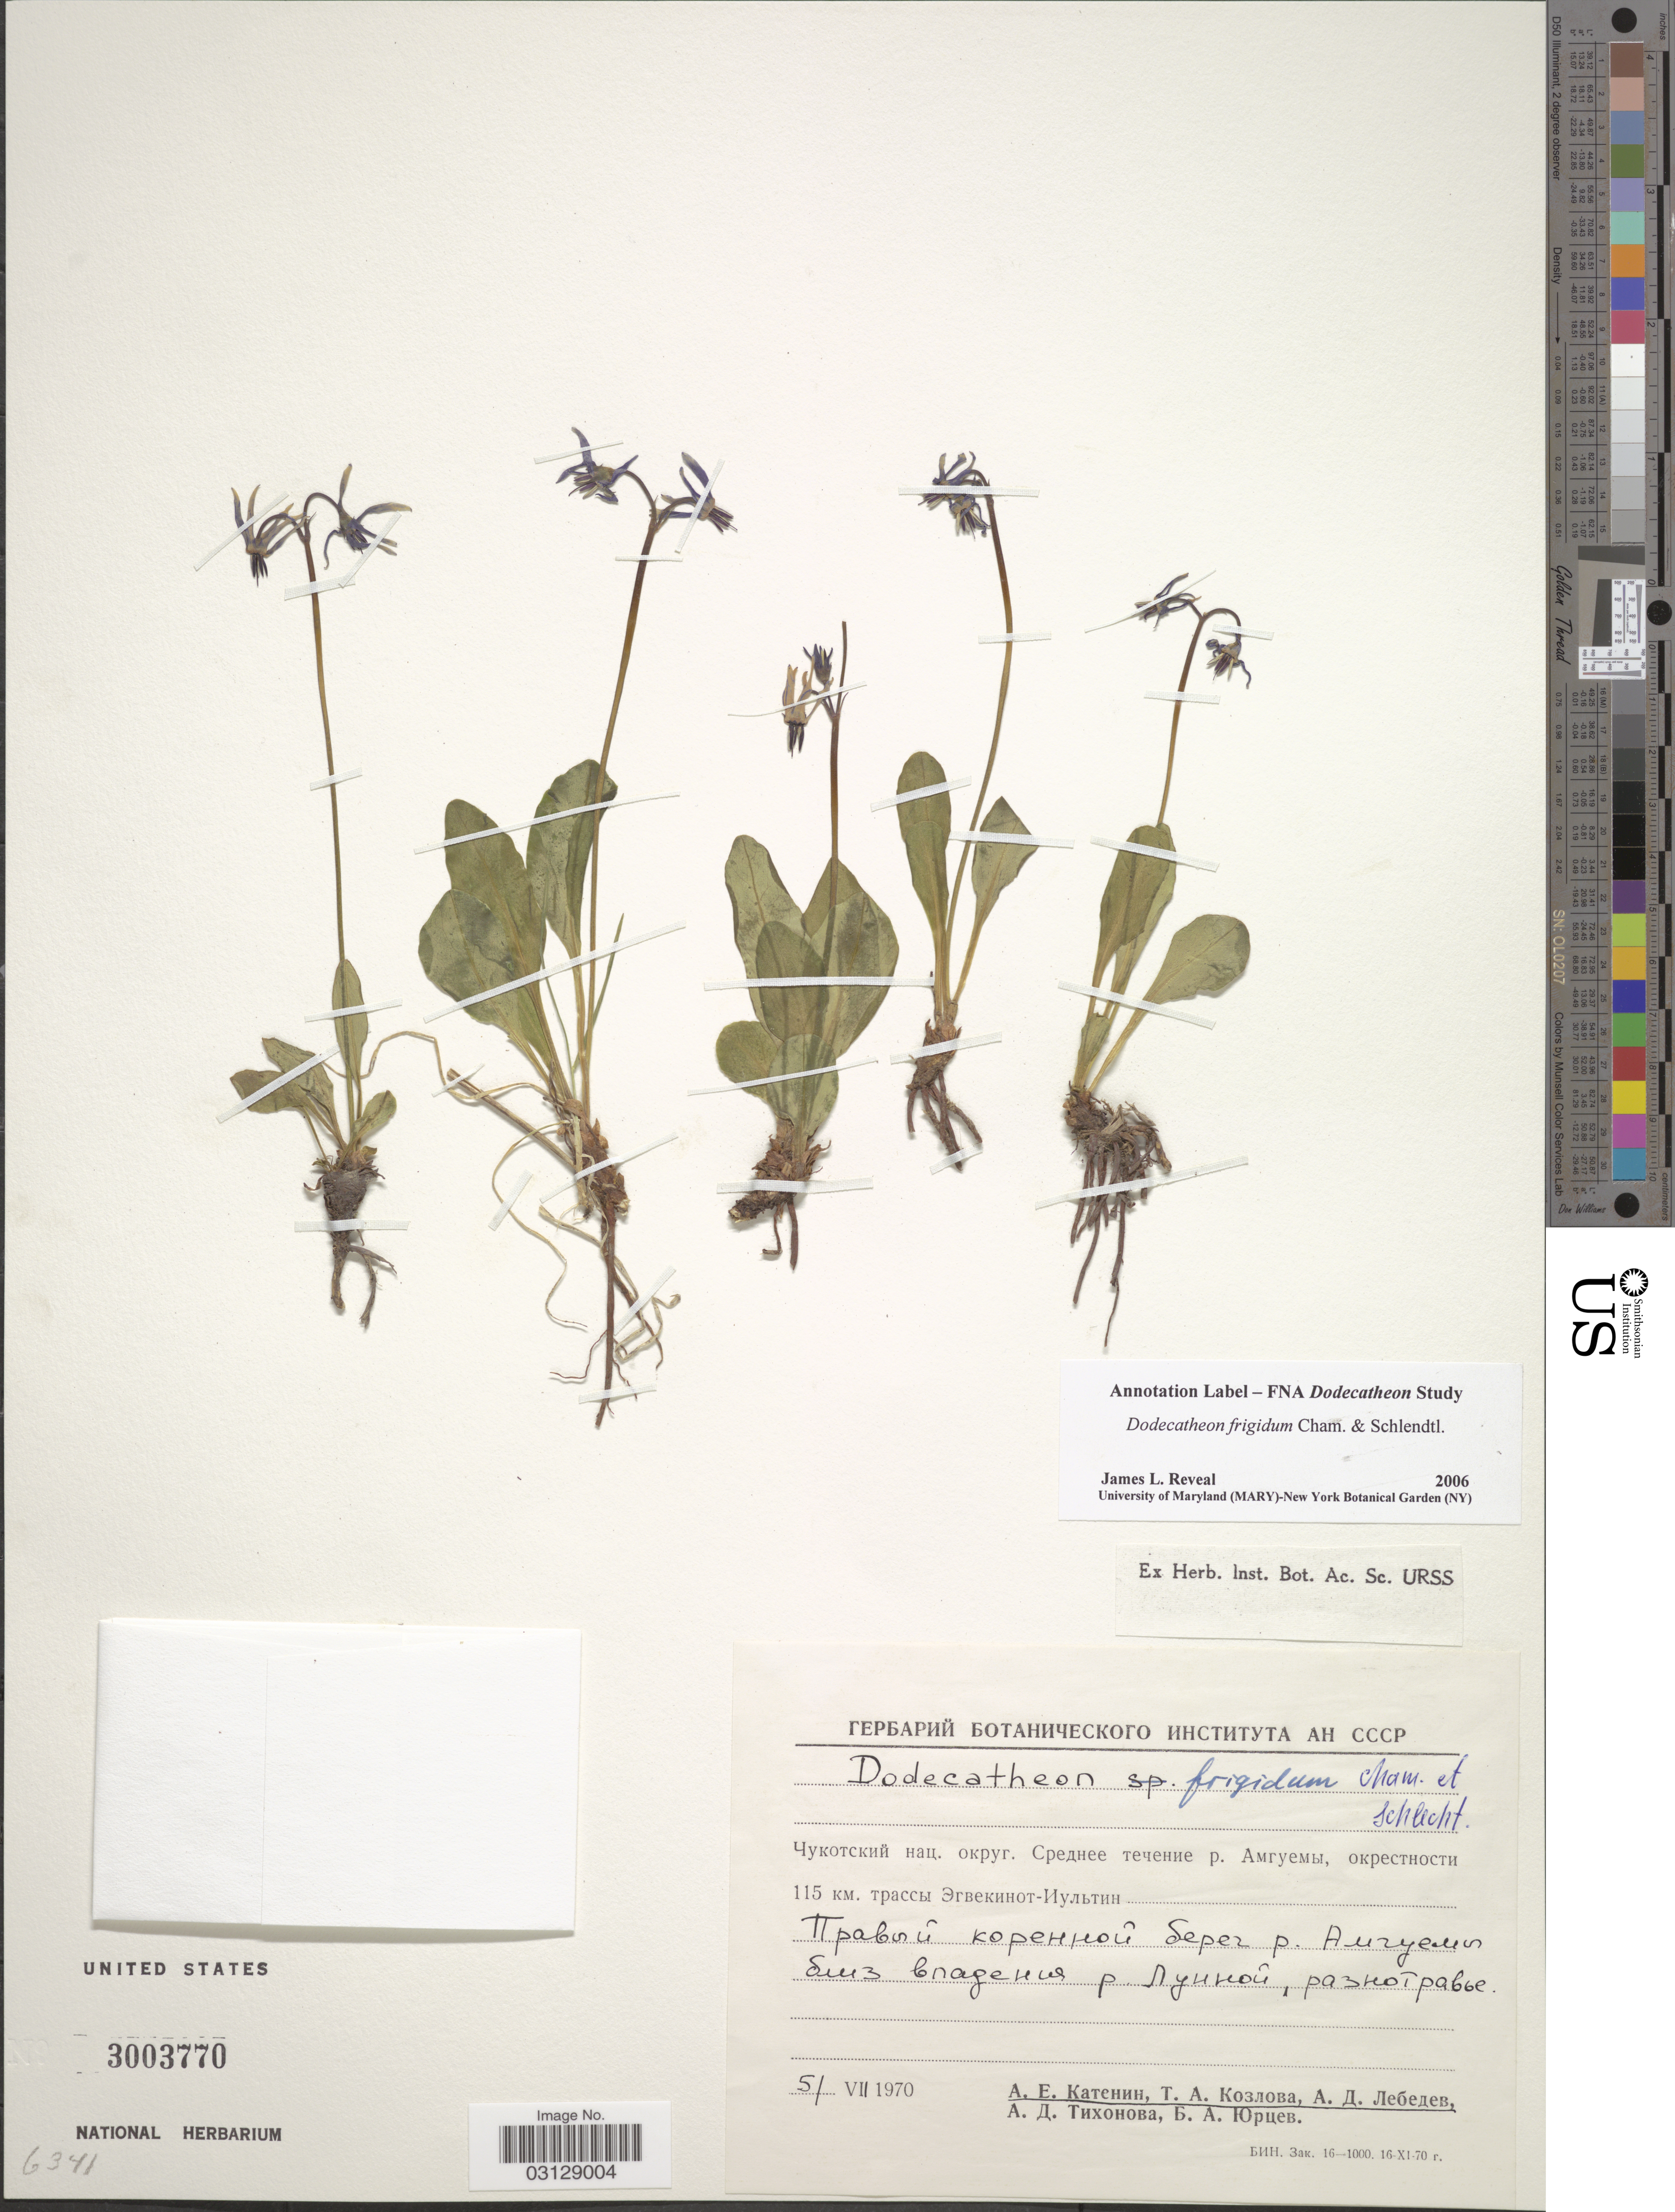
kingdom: Plantae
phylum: Tracheophyta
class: Magnoliopsida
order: Ericales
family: Primulaceae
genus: Dodecatheon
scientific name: Dodecatheon frigidum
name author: Cham. & Schltdl.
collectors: A. Katenin, T. Kuzlova, A. Lebedev, A. Tikhonova & B. Urtsev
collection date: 1970-07-05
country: Russian Federation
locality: River Amguema, near 115 km of Road Egvekinotlultin.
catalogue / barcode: US 3003770